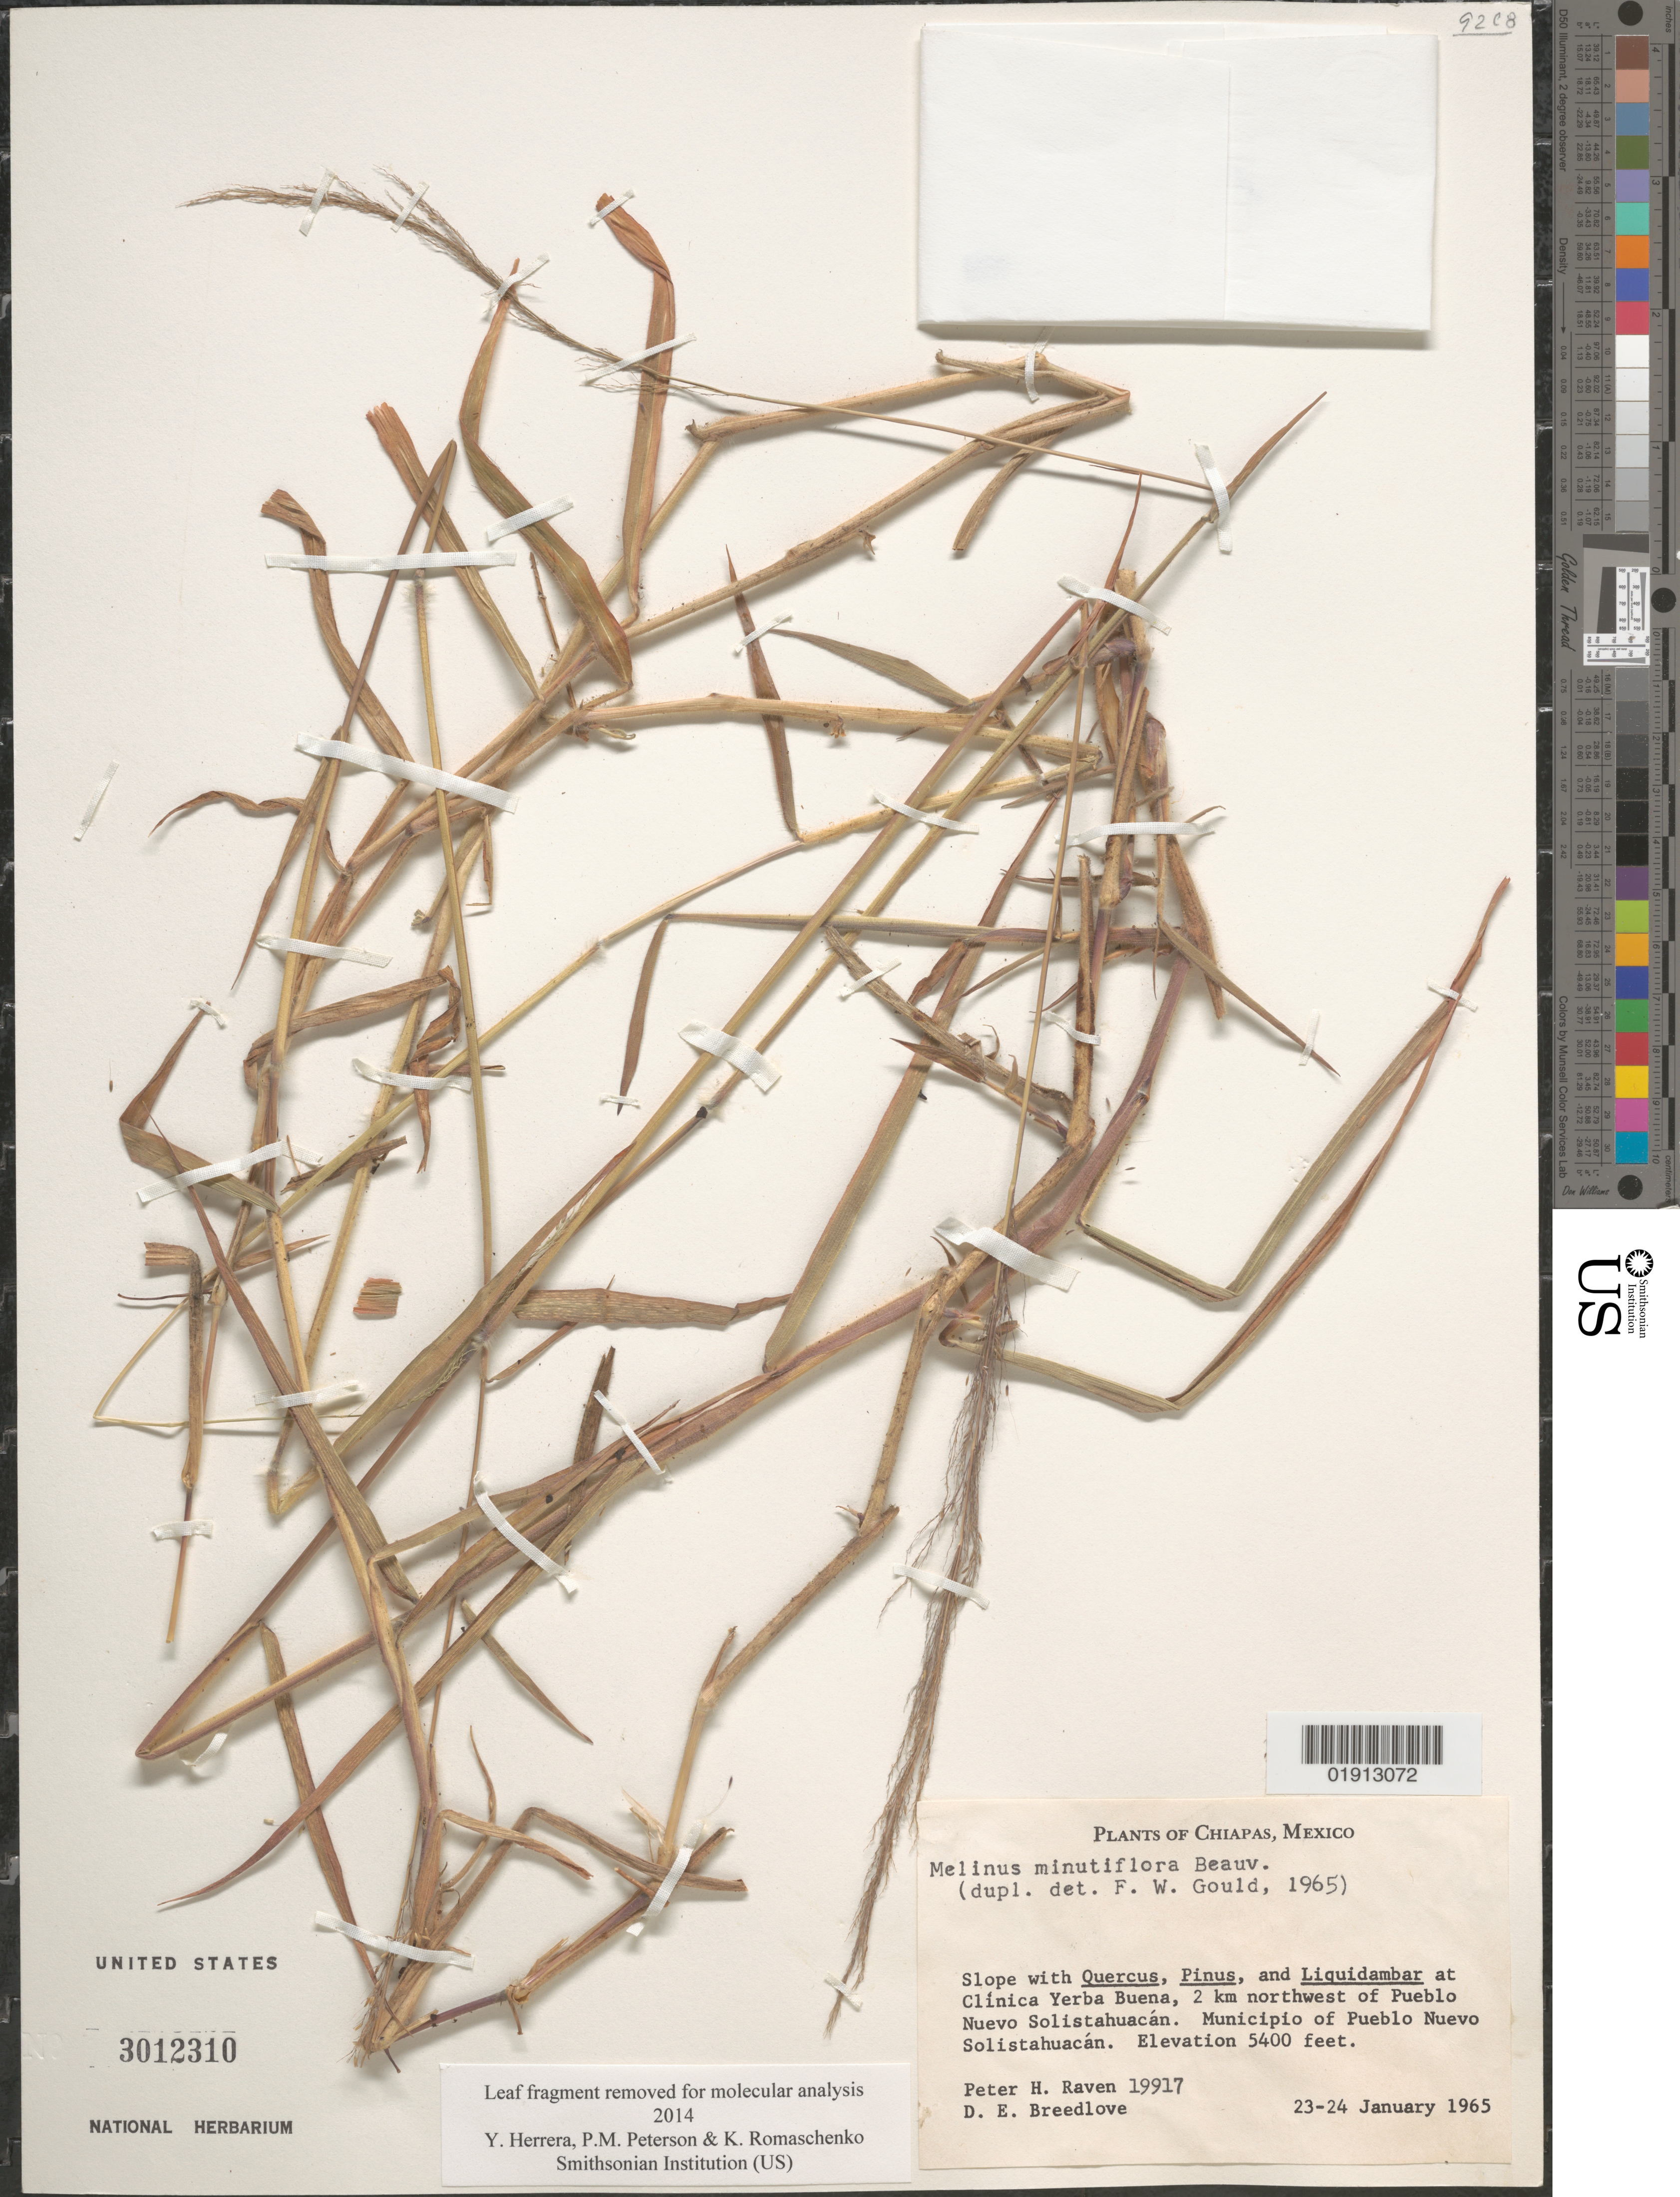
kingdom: Plantae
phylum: Tracheophyta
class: Liliopsida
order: Poales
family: Poaceae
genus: Melinis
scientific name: Melinis minutiflora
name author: P. Beauv.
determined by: Gould, F. W.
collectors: P. H. Raven & D. E. Breedlove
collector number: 19917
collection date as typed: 23 Jan 1965 to 24 Jan 1965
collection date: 1965-01-23/1965-01-24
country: Mexico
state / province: Chiapas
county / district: Pueblo Nuevo Solistahuacán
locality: At Clínica Yerba Buena, 2 km. northwest of Pueblo Nuevo Solistahuacán.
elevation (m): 1646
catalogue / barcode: US 3012310